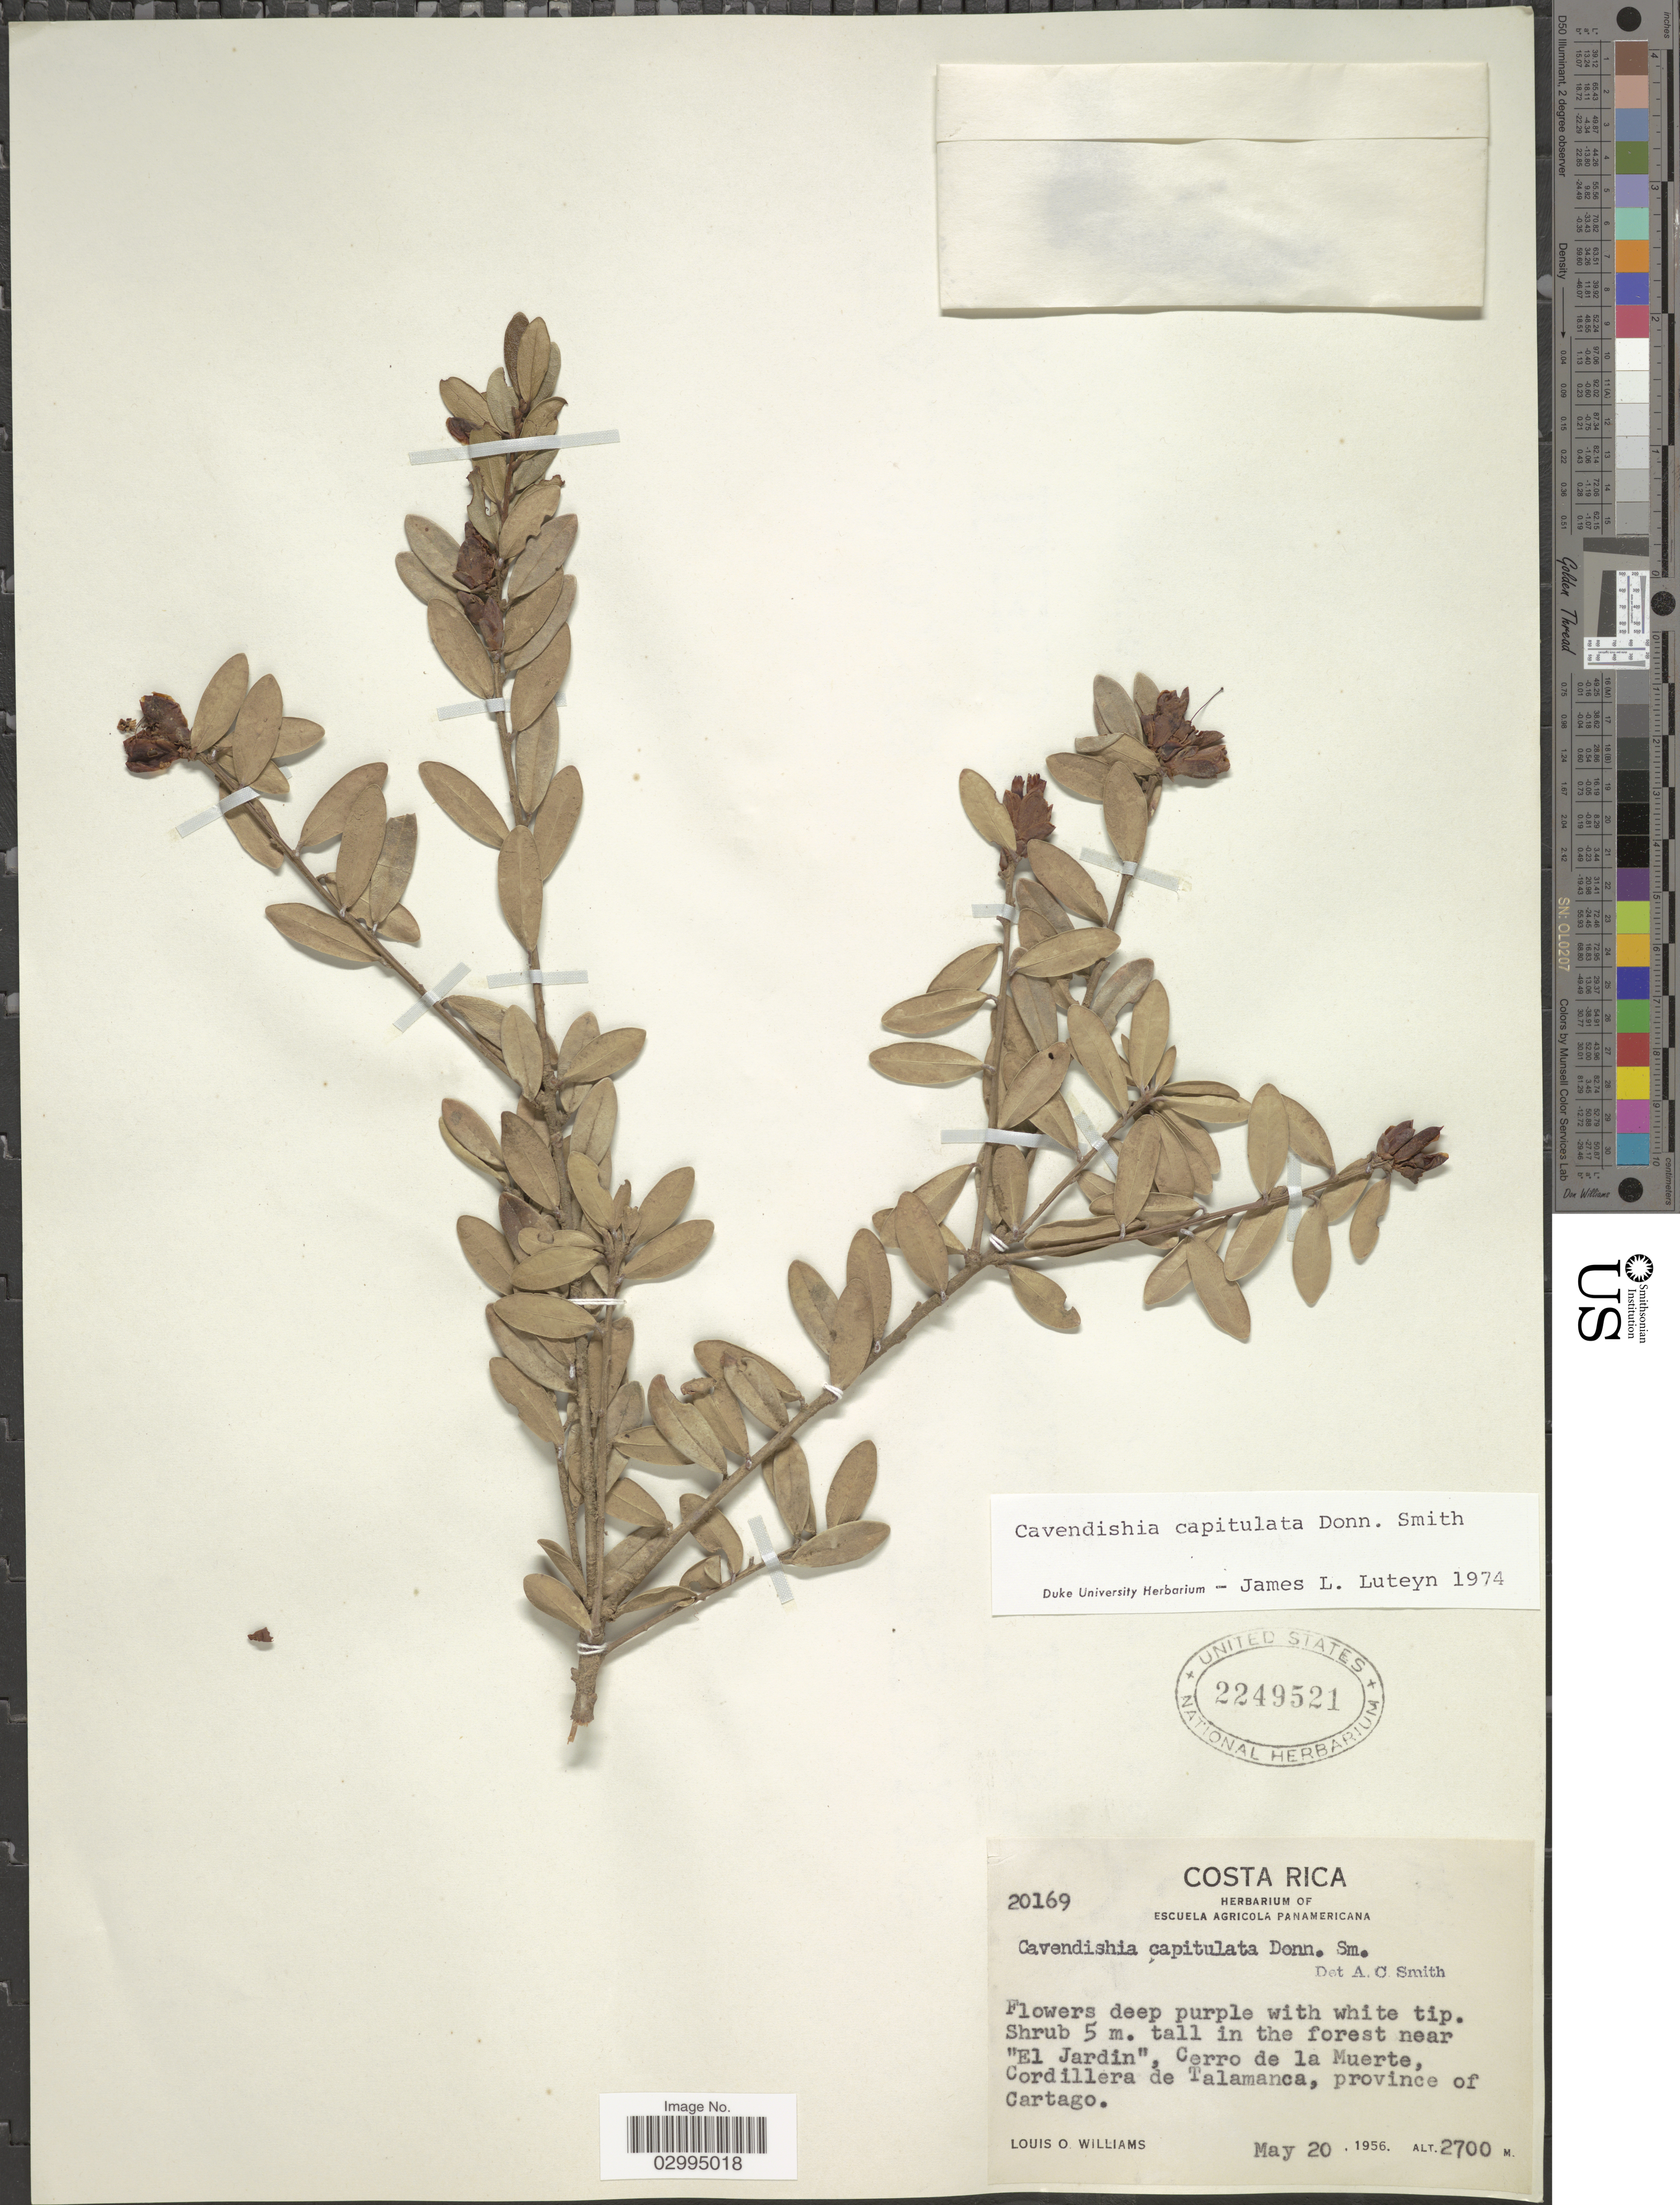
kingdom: Plantae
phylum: Tracheophyta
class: Magnoliopsida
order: Ericales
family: Ericaceae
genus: Cavendishia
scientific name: Cavendishia capitulata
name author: Donn. Sm.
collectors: L. O. Williams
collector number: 20169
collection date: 1956-05-20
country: Costa Rica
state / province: Cartago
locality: In the forest near "El Jardin", Cerro de la Muerte, Cordillera de Talamanca, province of Cartago.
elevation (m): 2700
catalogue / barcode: US 2249521